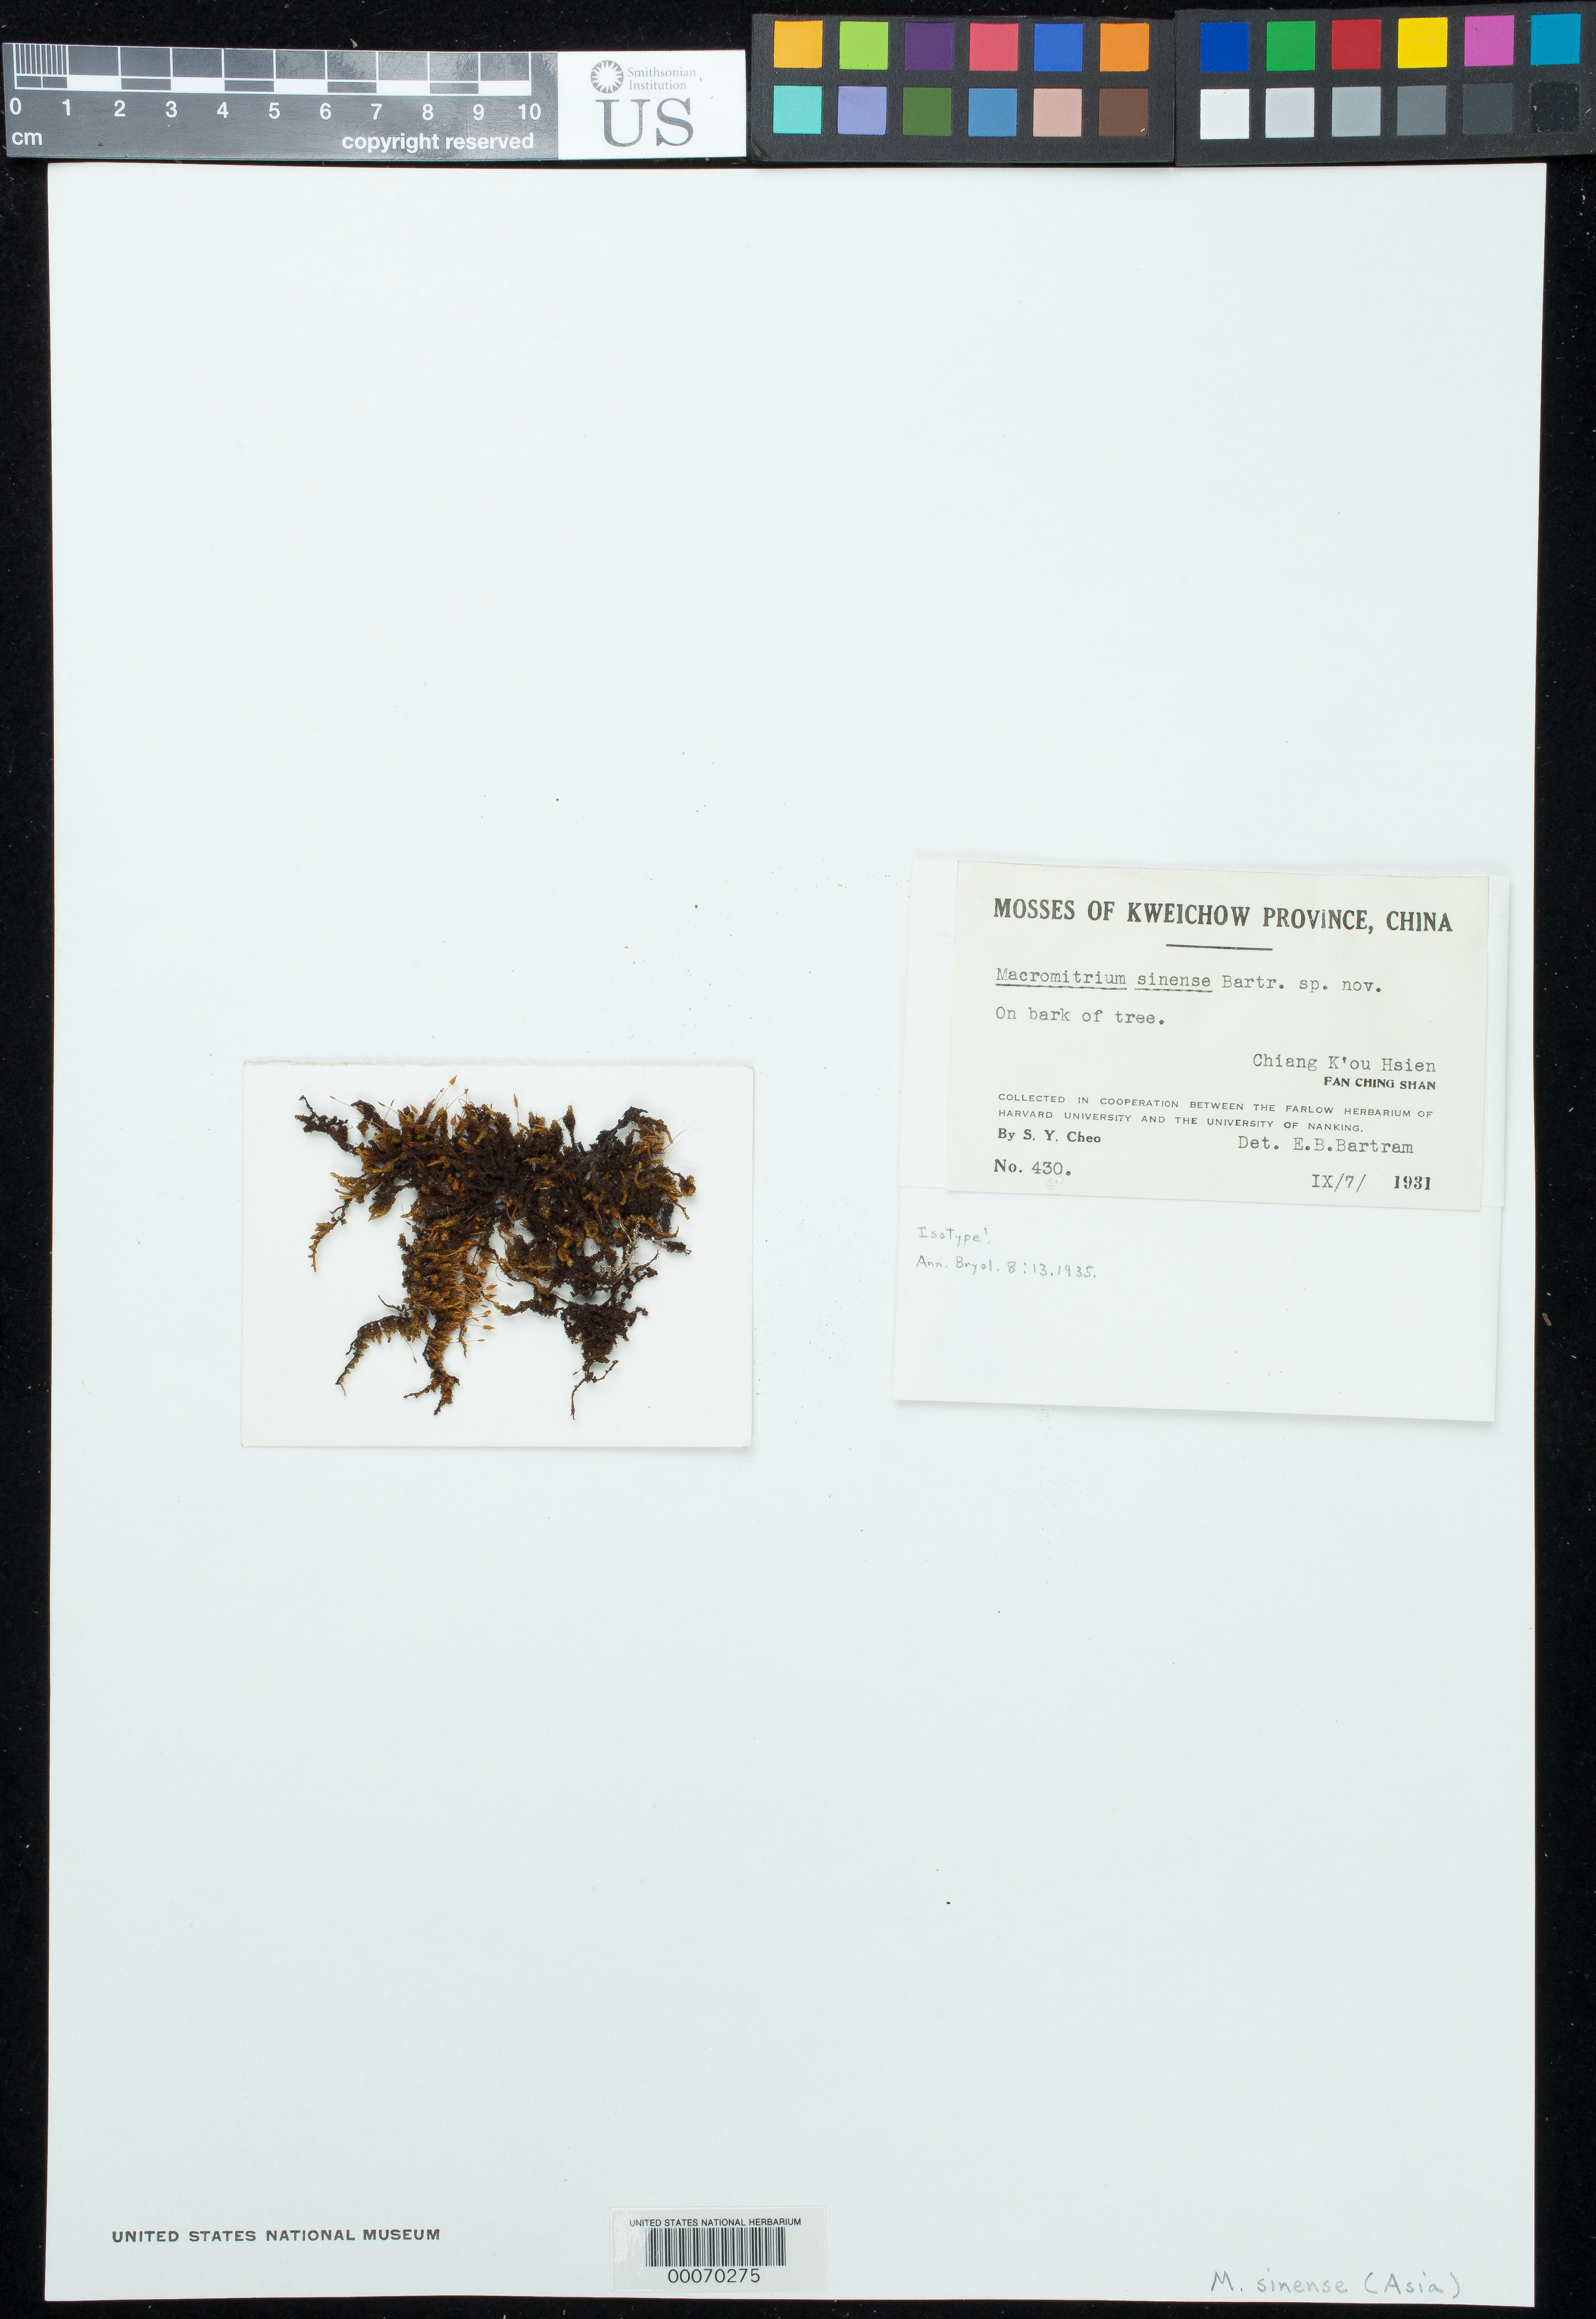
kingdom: Plantae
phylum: Bryophyta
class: Bryopsida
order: Orthotrichales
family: Orthotrichaceae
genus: Macromitrium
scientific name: Macromitrium sinense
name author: E.B. Bartram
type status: Isotype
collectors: S. Cheo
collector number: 430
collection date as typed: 07 Sep 1931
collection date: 1931-09-07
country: China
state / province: Guizhou